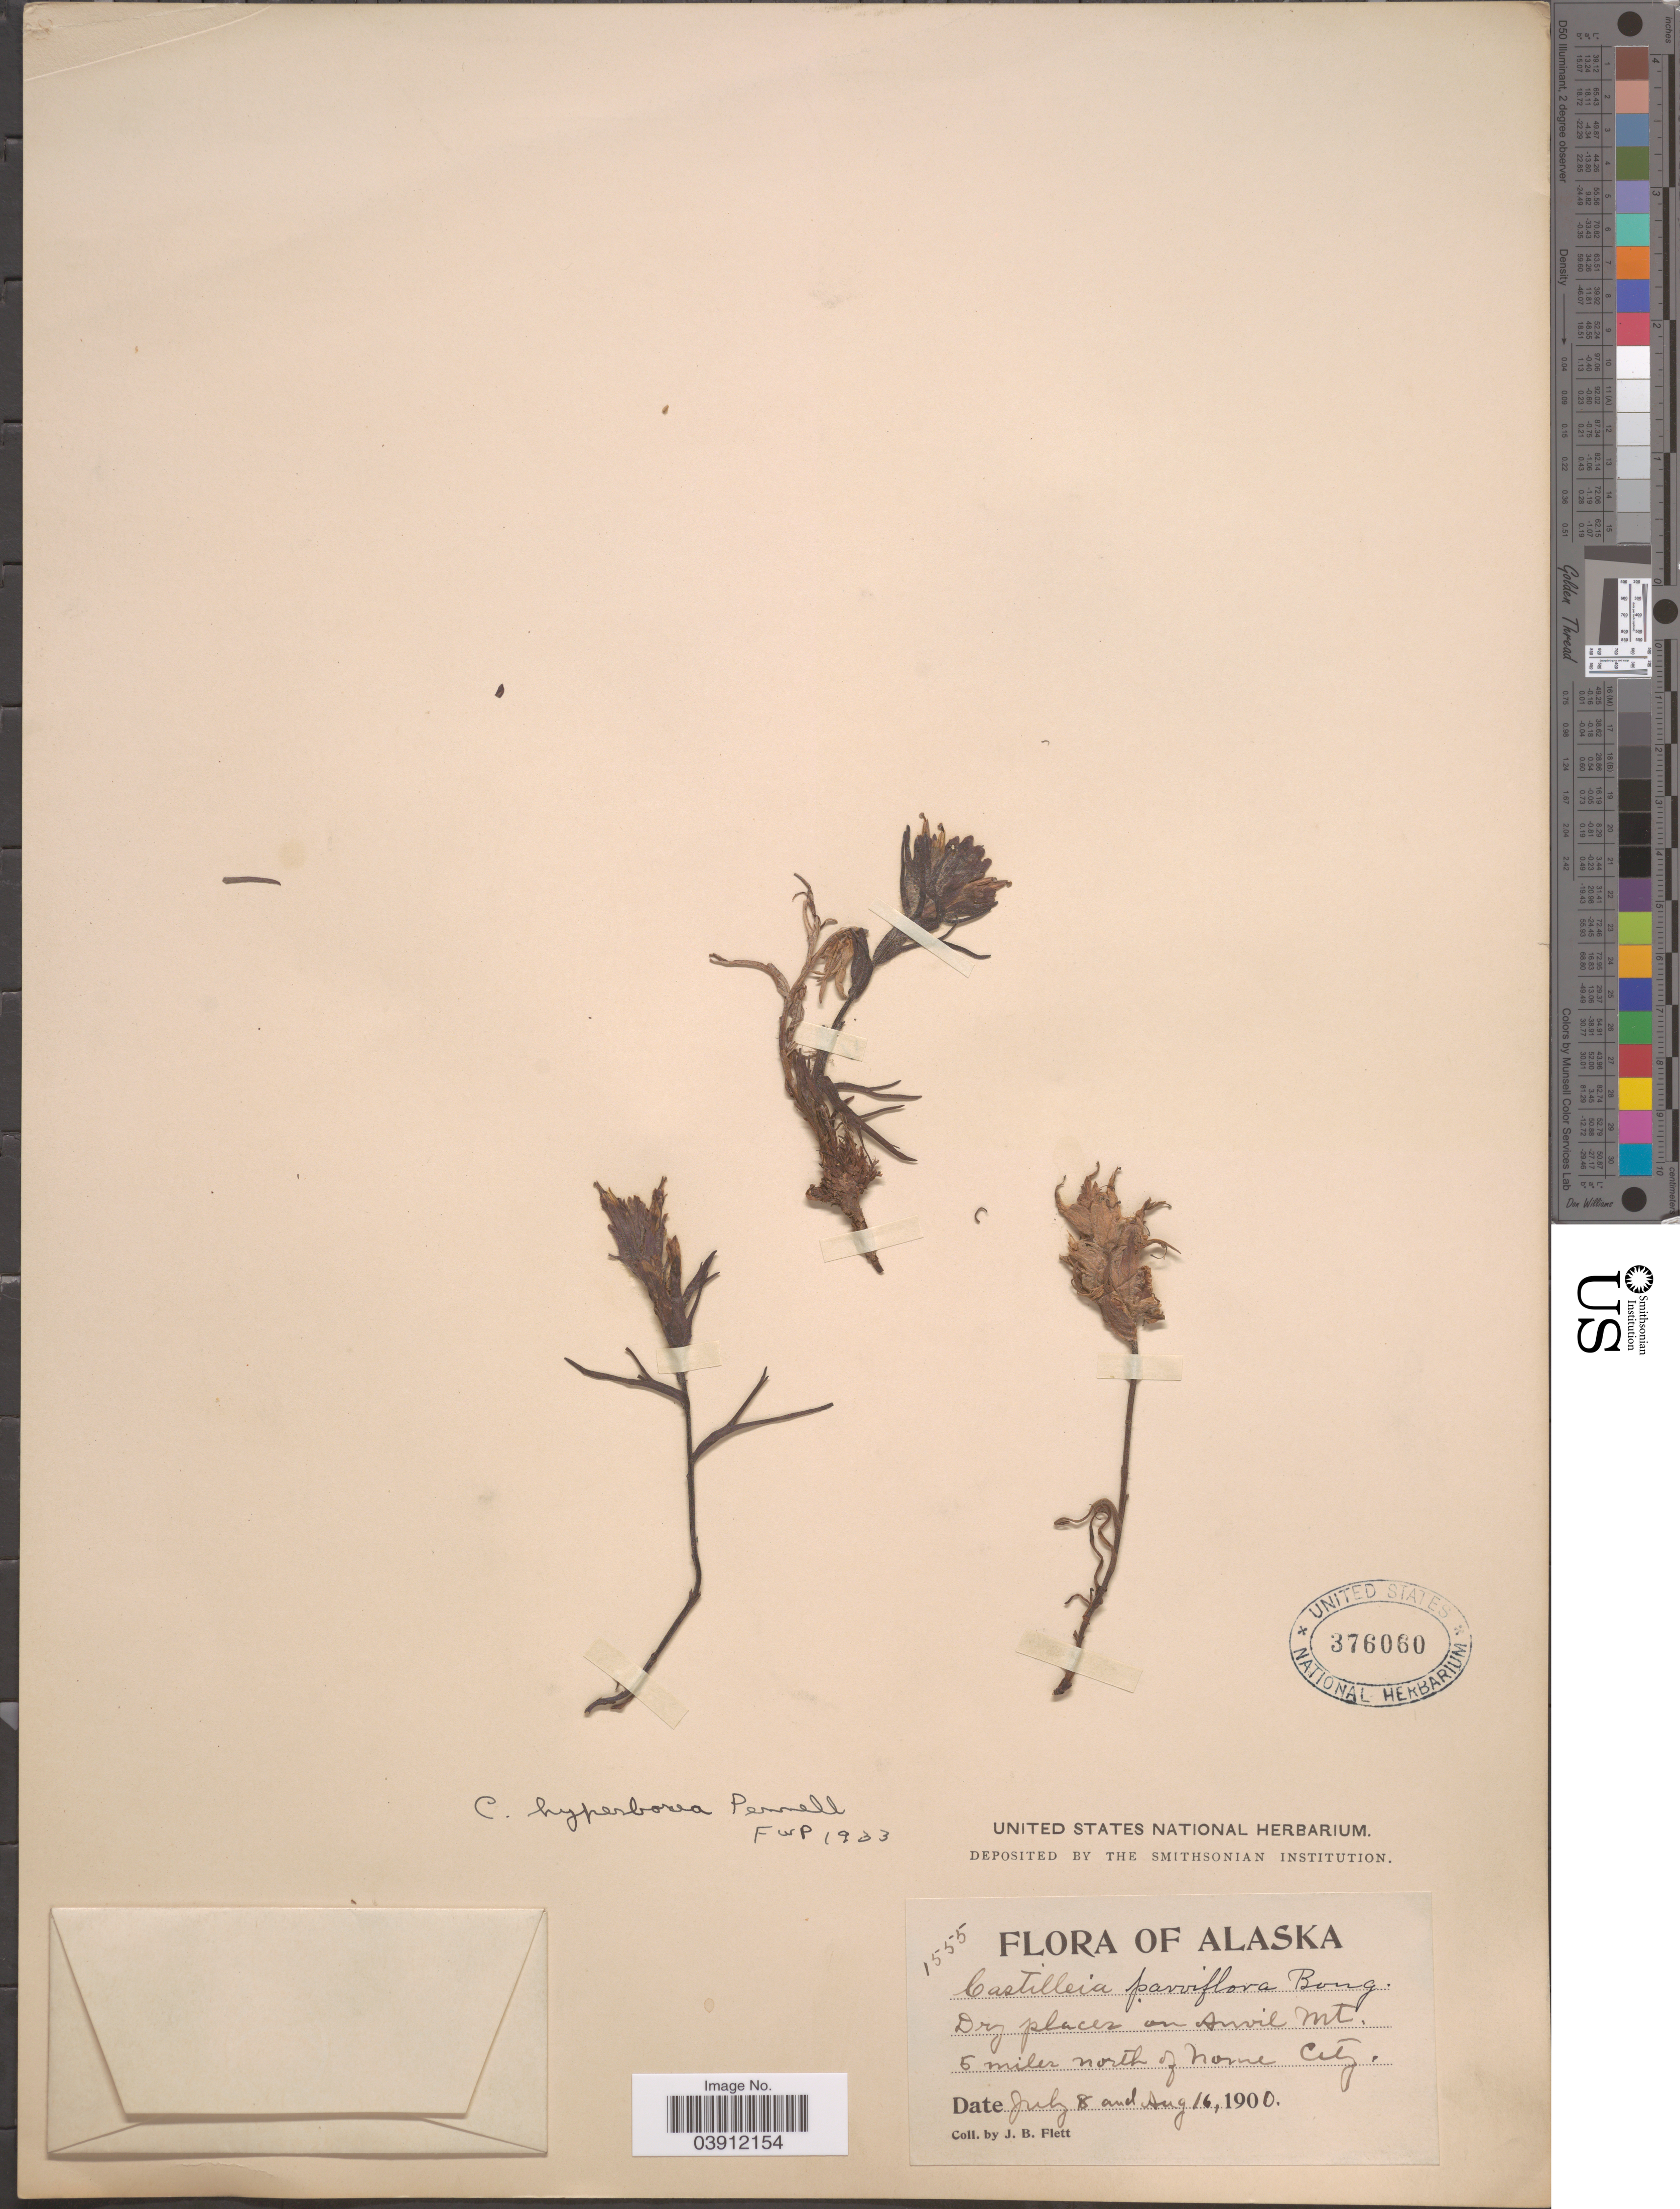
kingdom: Plantae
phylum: Tracheophyta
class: Magnoliopsida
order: Lamiales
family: Orobanchaceae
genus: Castilleja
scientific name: Castilleja hyperborea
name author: Pennell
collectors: J. Flett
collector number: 1555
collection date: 1900-07-08/1900-08-16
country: United States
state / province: Alaska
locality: Anvil Mt. 5 miles north of Nome City.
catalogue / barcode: US 376060